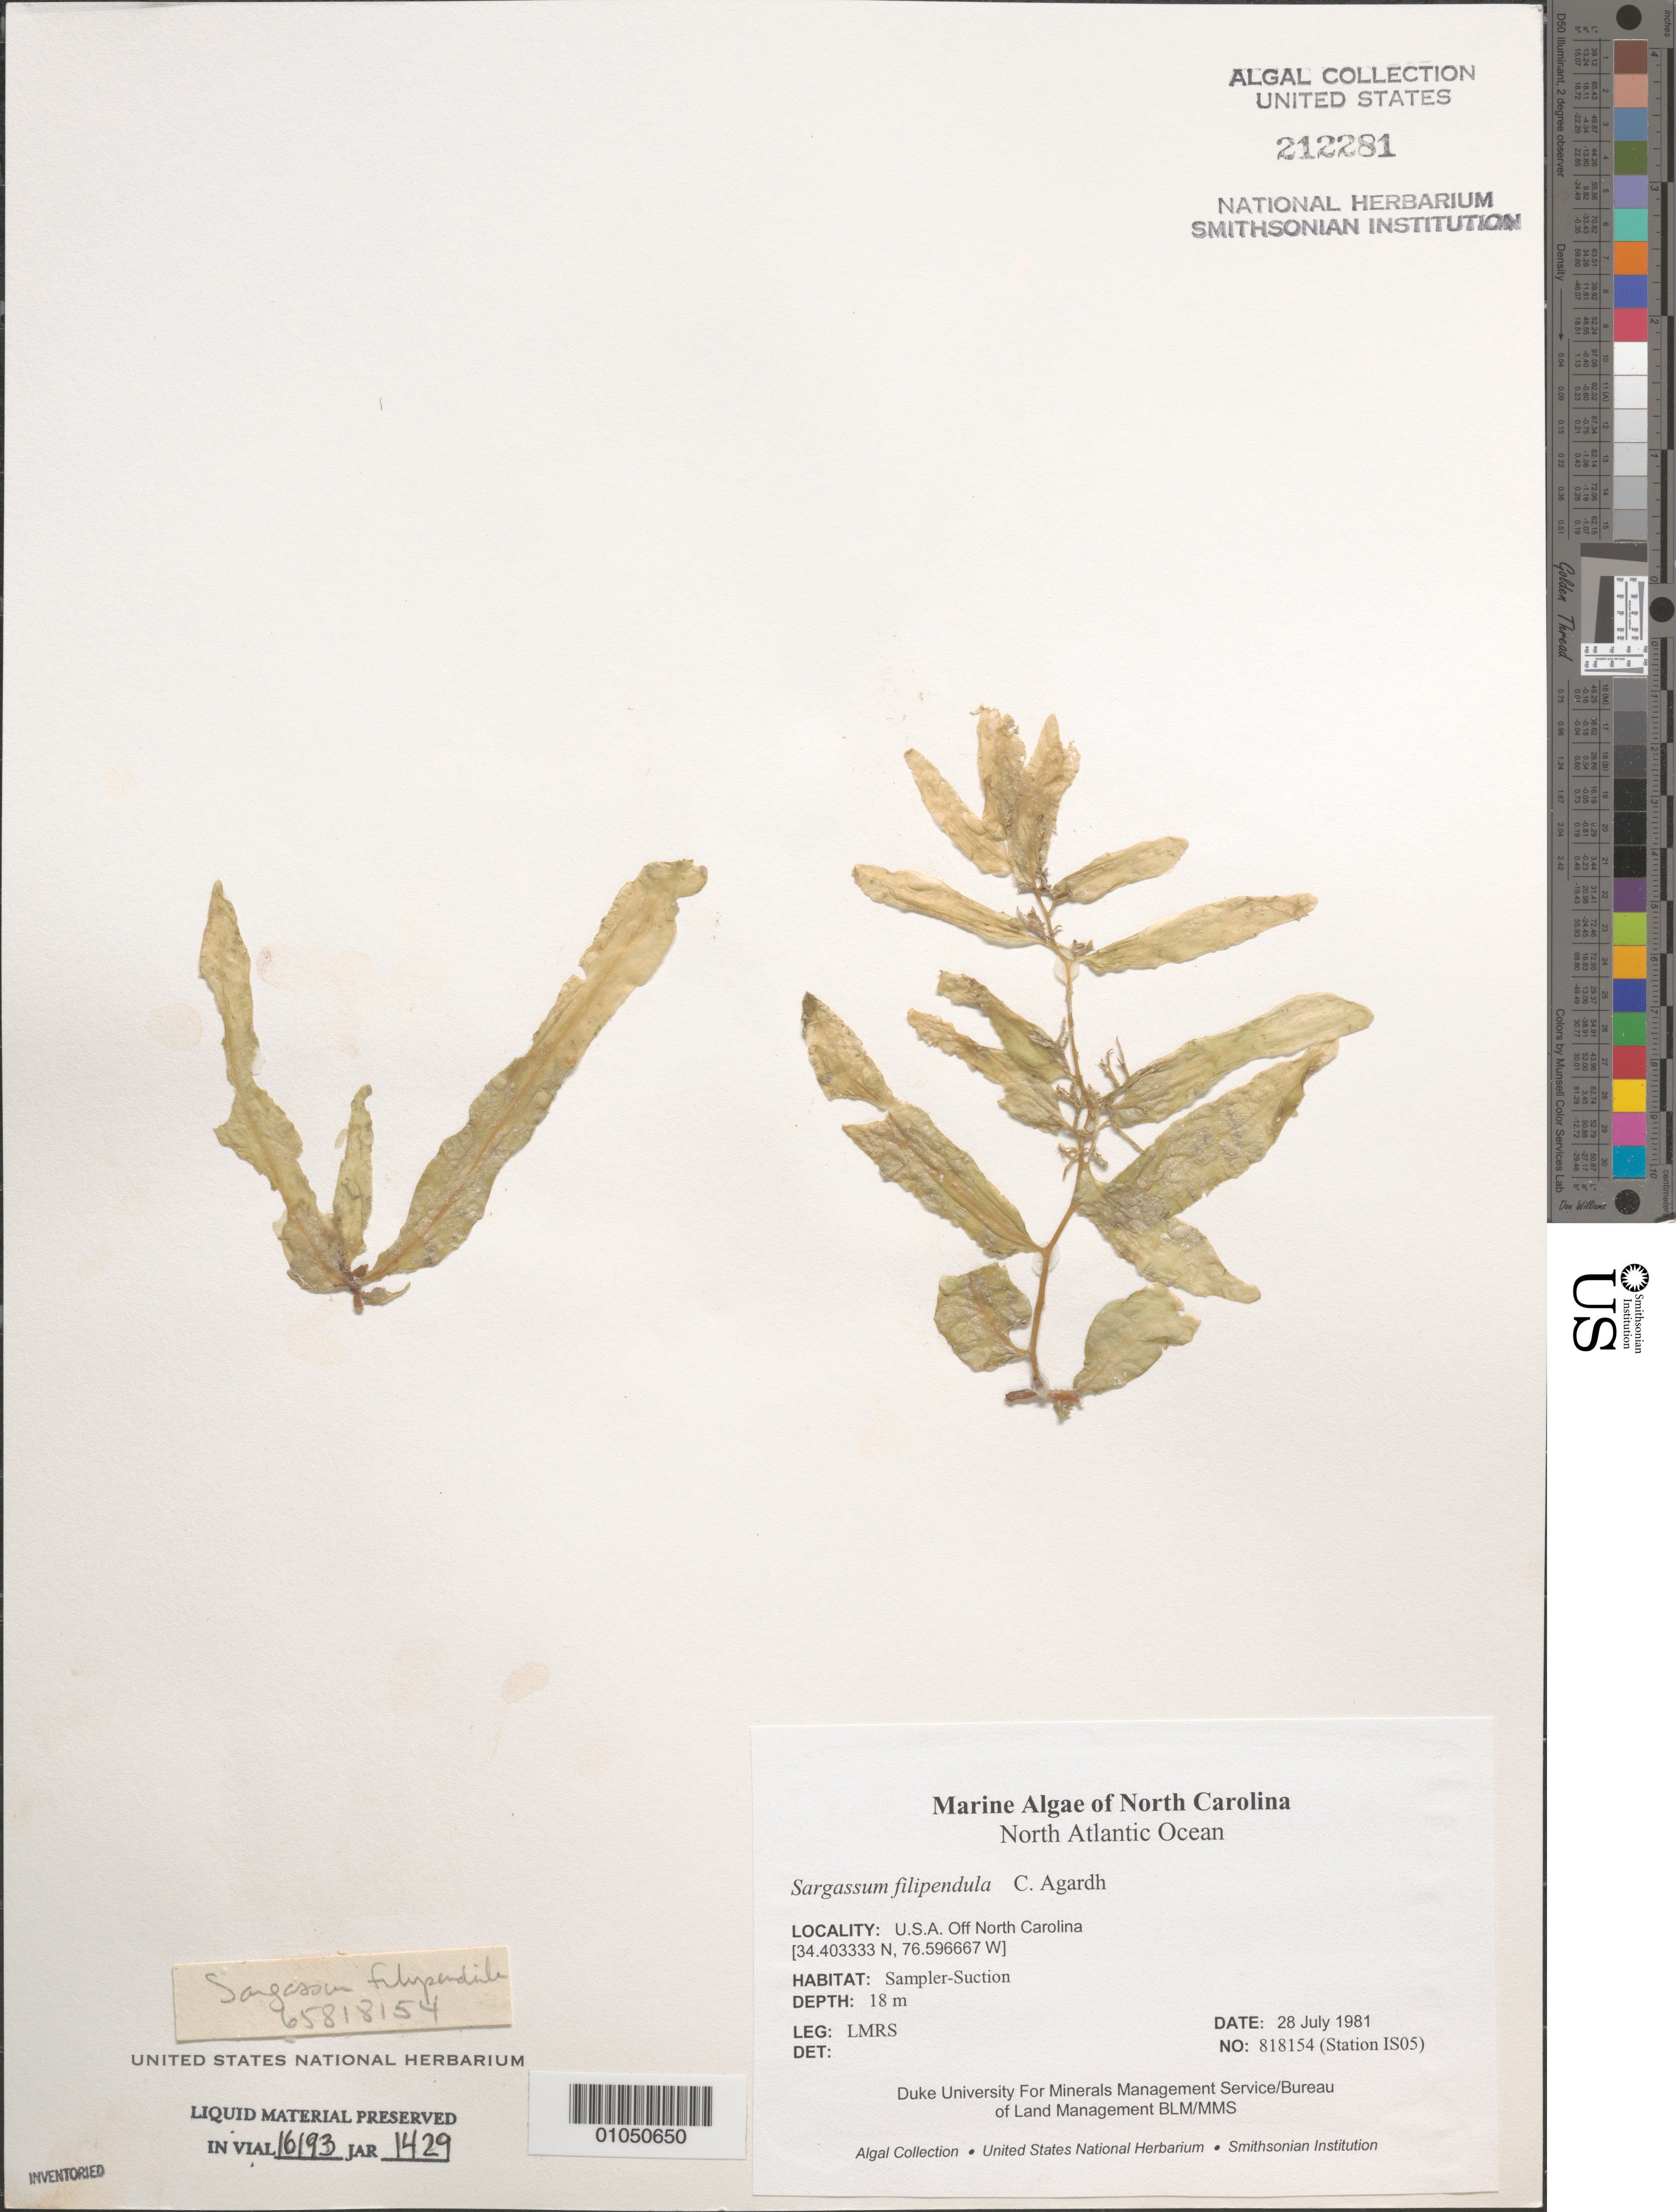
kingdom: Chromista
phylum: Ochrophyta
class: Phaeophyceae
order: Fucales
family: Sargassaceae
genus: Sargassum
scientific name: Sargassum filipendula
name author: C. Agardh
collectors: LMRS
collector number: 818154 Station IS05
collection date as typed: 28 Jul 1981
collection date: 1981-07-28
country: United States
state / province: North Carolina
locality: North Atlantic Ocean off North Carolina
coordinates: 34.403333 N, 76.596667 W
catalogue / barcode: US 212281